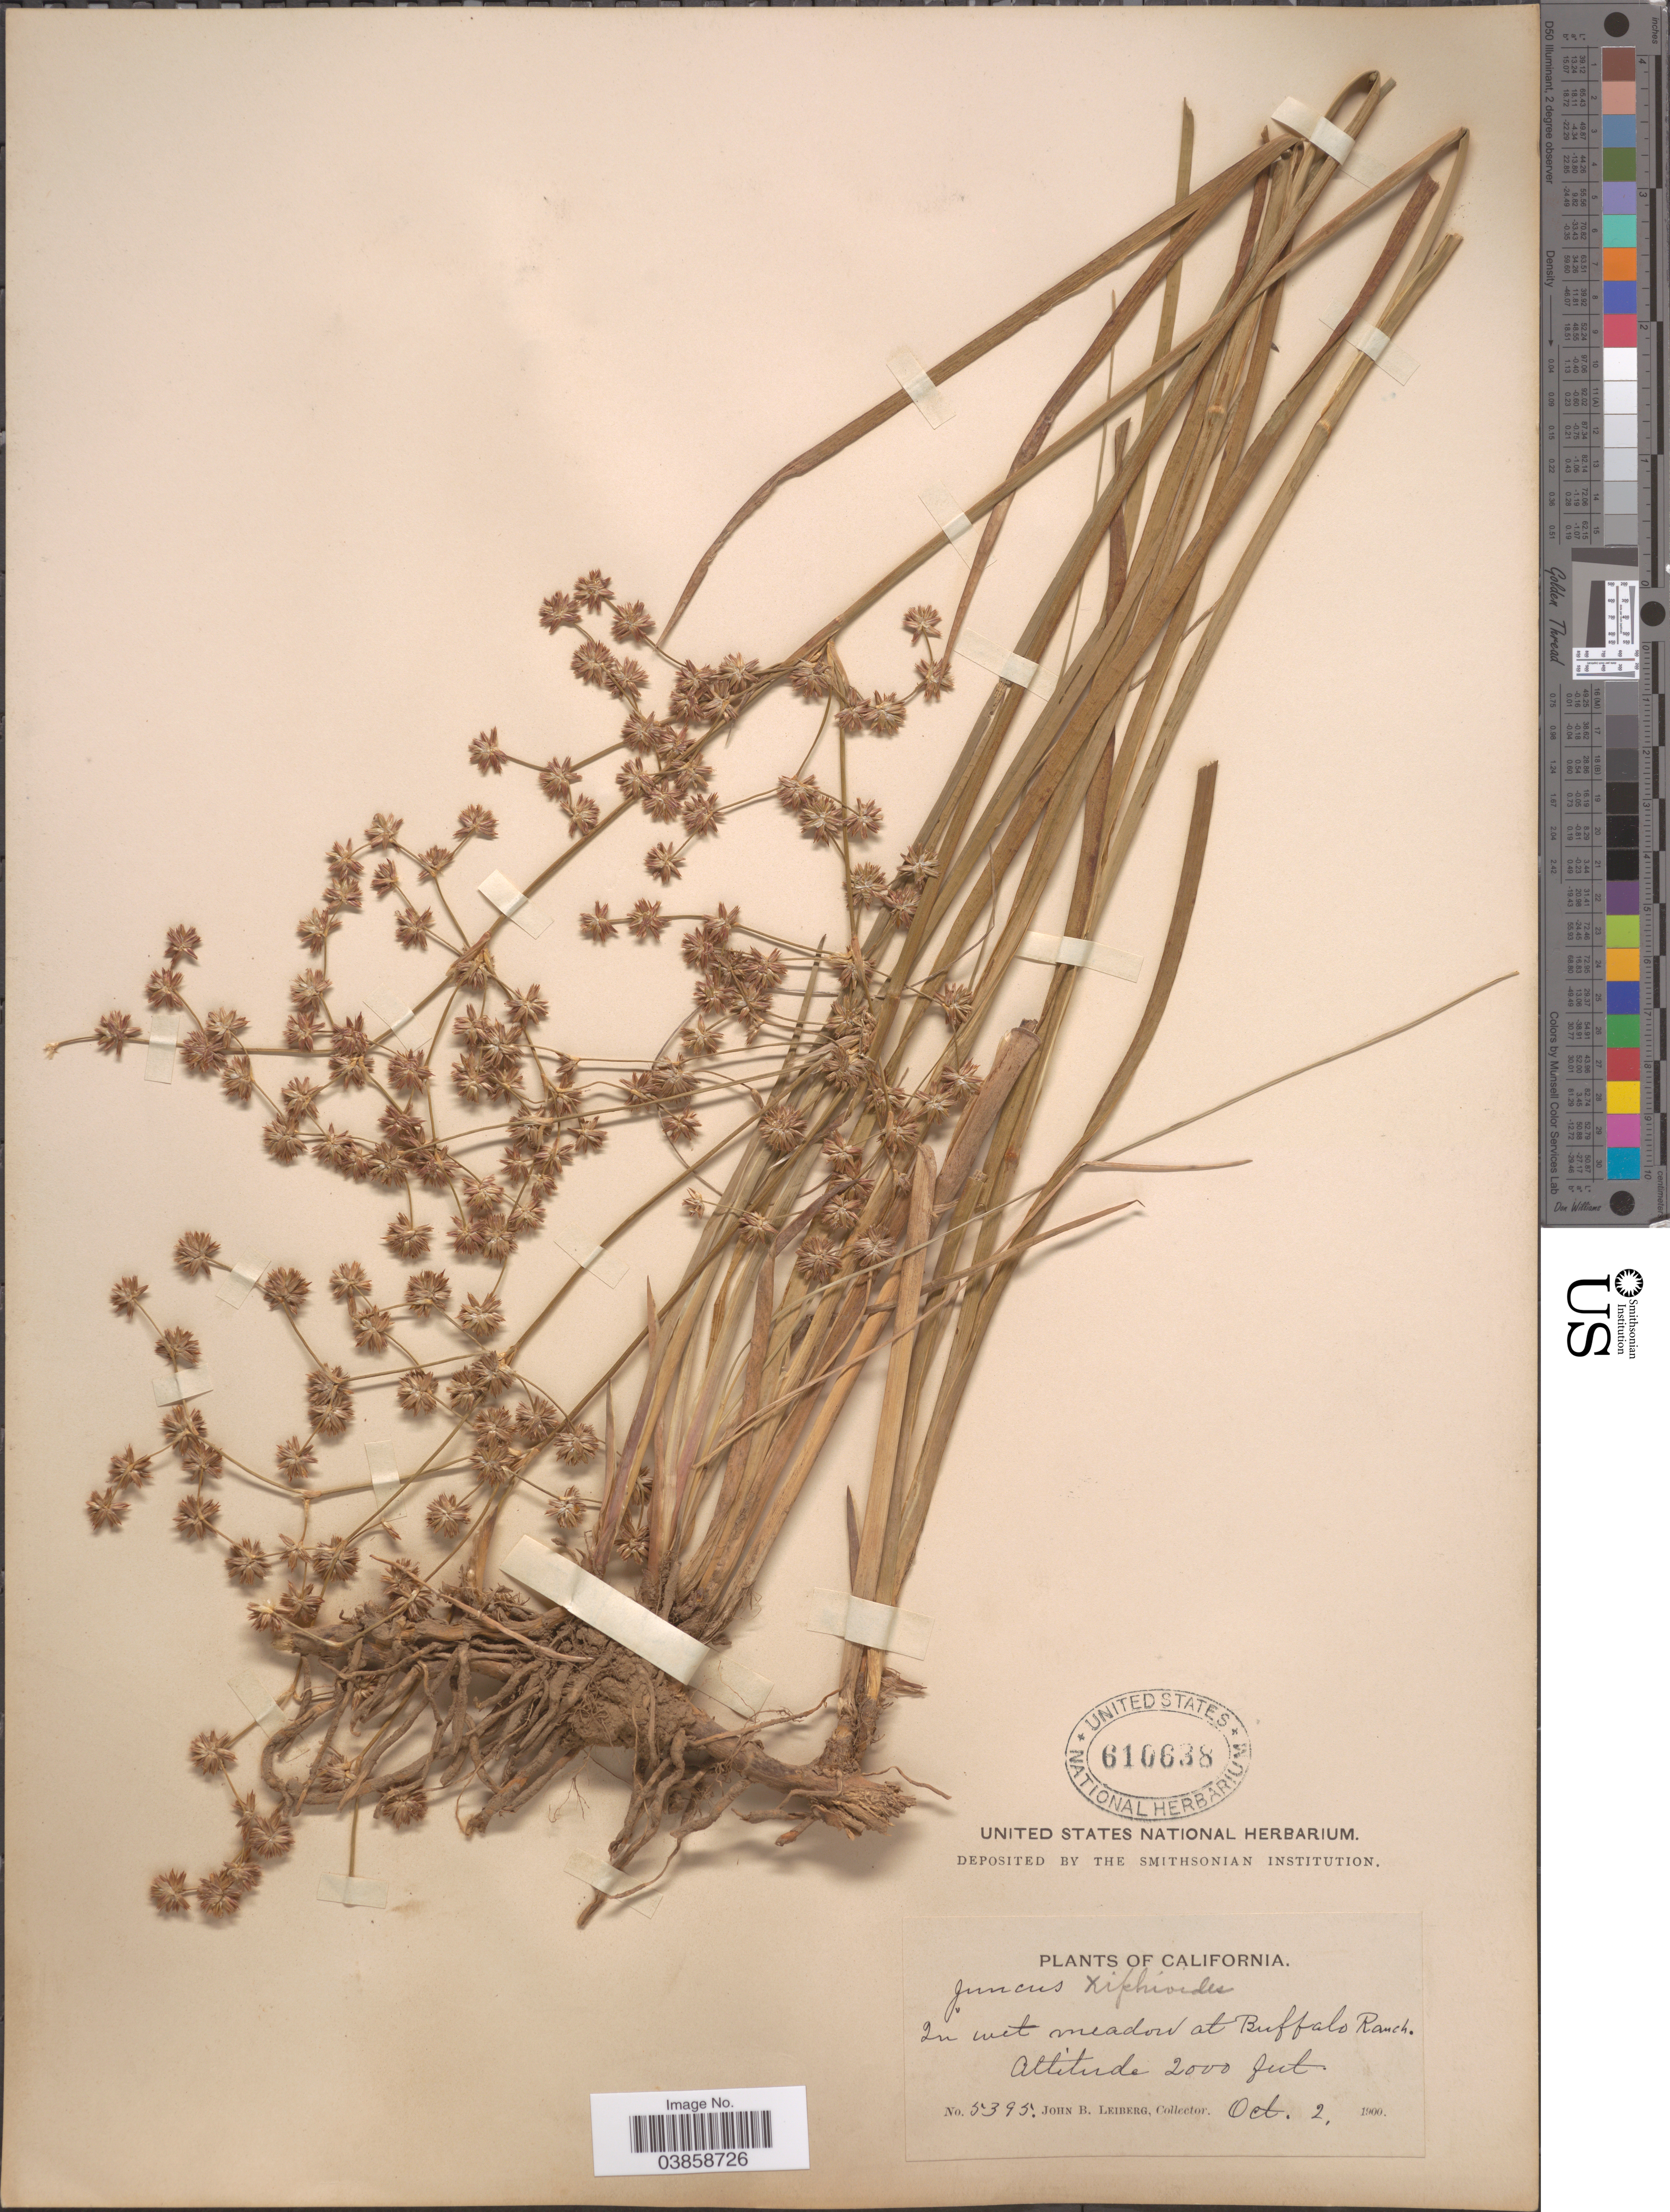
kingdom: Plantae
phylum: Tracheophyta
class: Liliopsida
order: Poales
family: Juncaceae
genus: Juncus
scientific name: Juncus xiphioides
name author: E. Mey.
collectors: J. B. Leiberg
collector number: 5395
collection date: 1900-10-02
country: United States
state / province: California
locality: At Buffalo Ranch.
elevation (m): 610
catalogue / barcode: US 610638